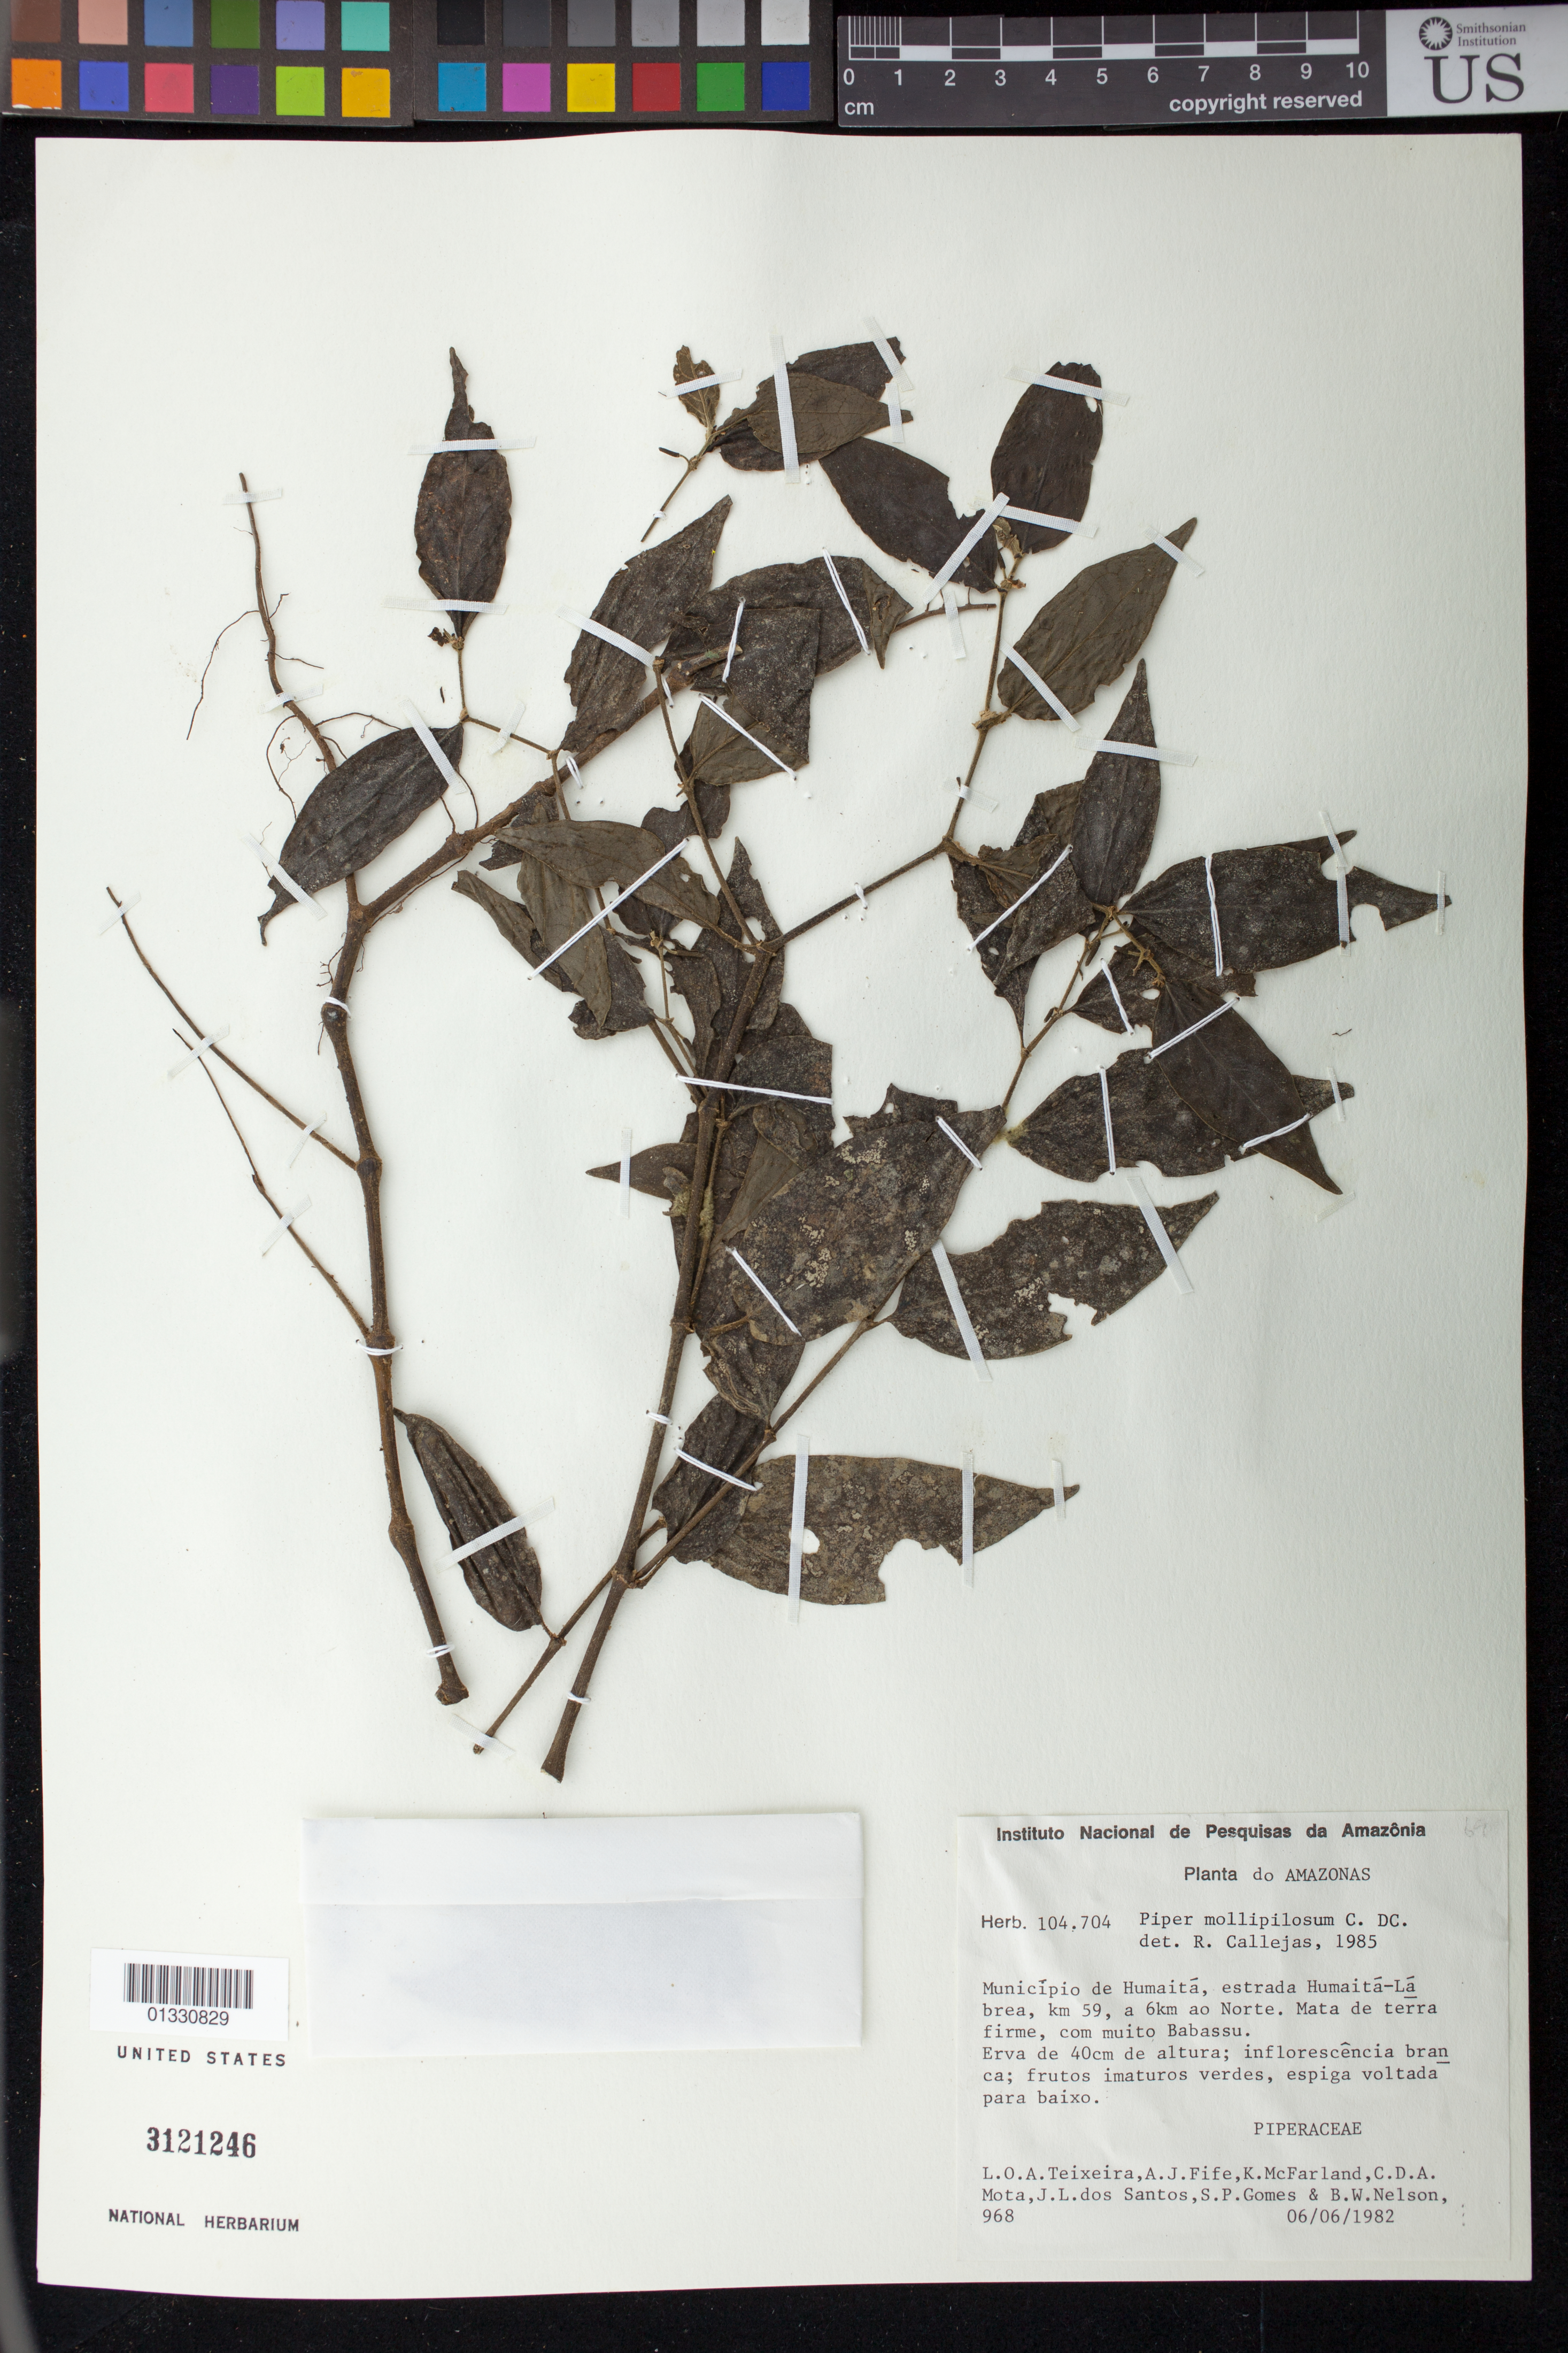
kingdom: Plantae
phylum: Tracheophyta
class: Magnoliopsida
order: Piperales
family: Piperaceae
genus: Piper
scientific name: Piper mollipilosum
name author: C. DC.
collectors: L. O. A. Teixeira et al.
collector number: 968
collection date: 1982-06-06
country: Brazil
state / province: Amazonas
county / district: Humaitá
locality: Estrada Humaita-Lábre, km 59, a 6km ao Norte.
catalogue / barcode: US 3121246